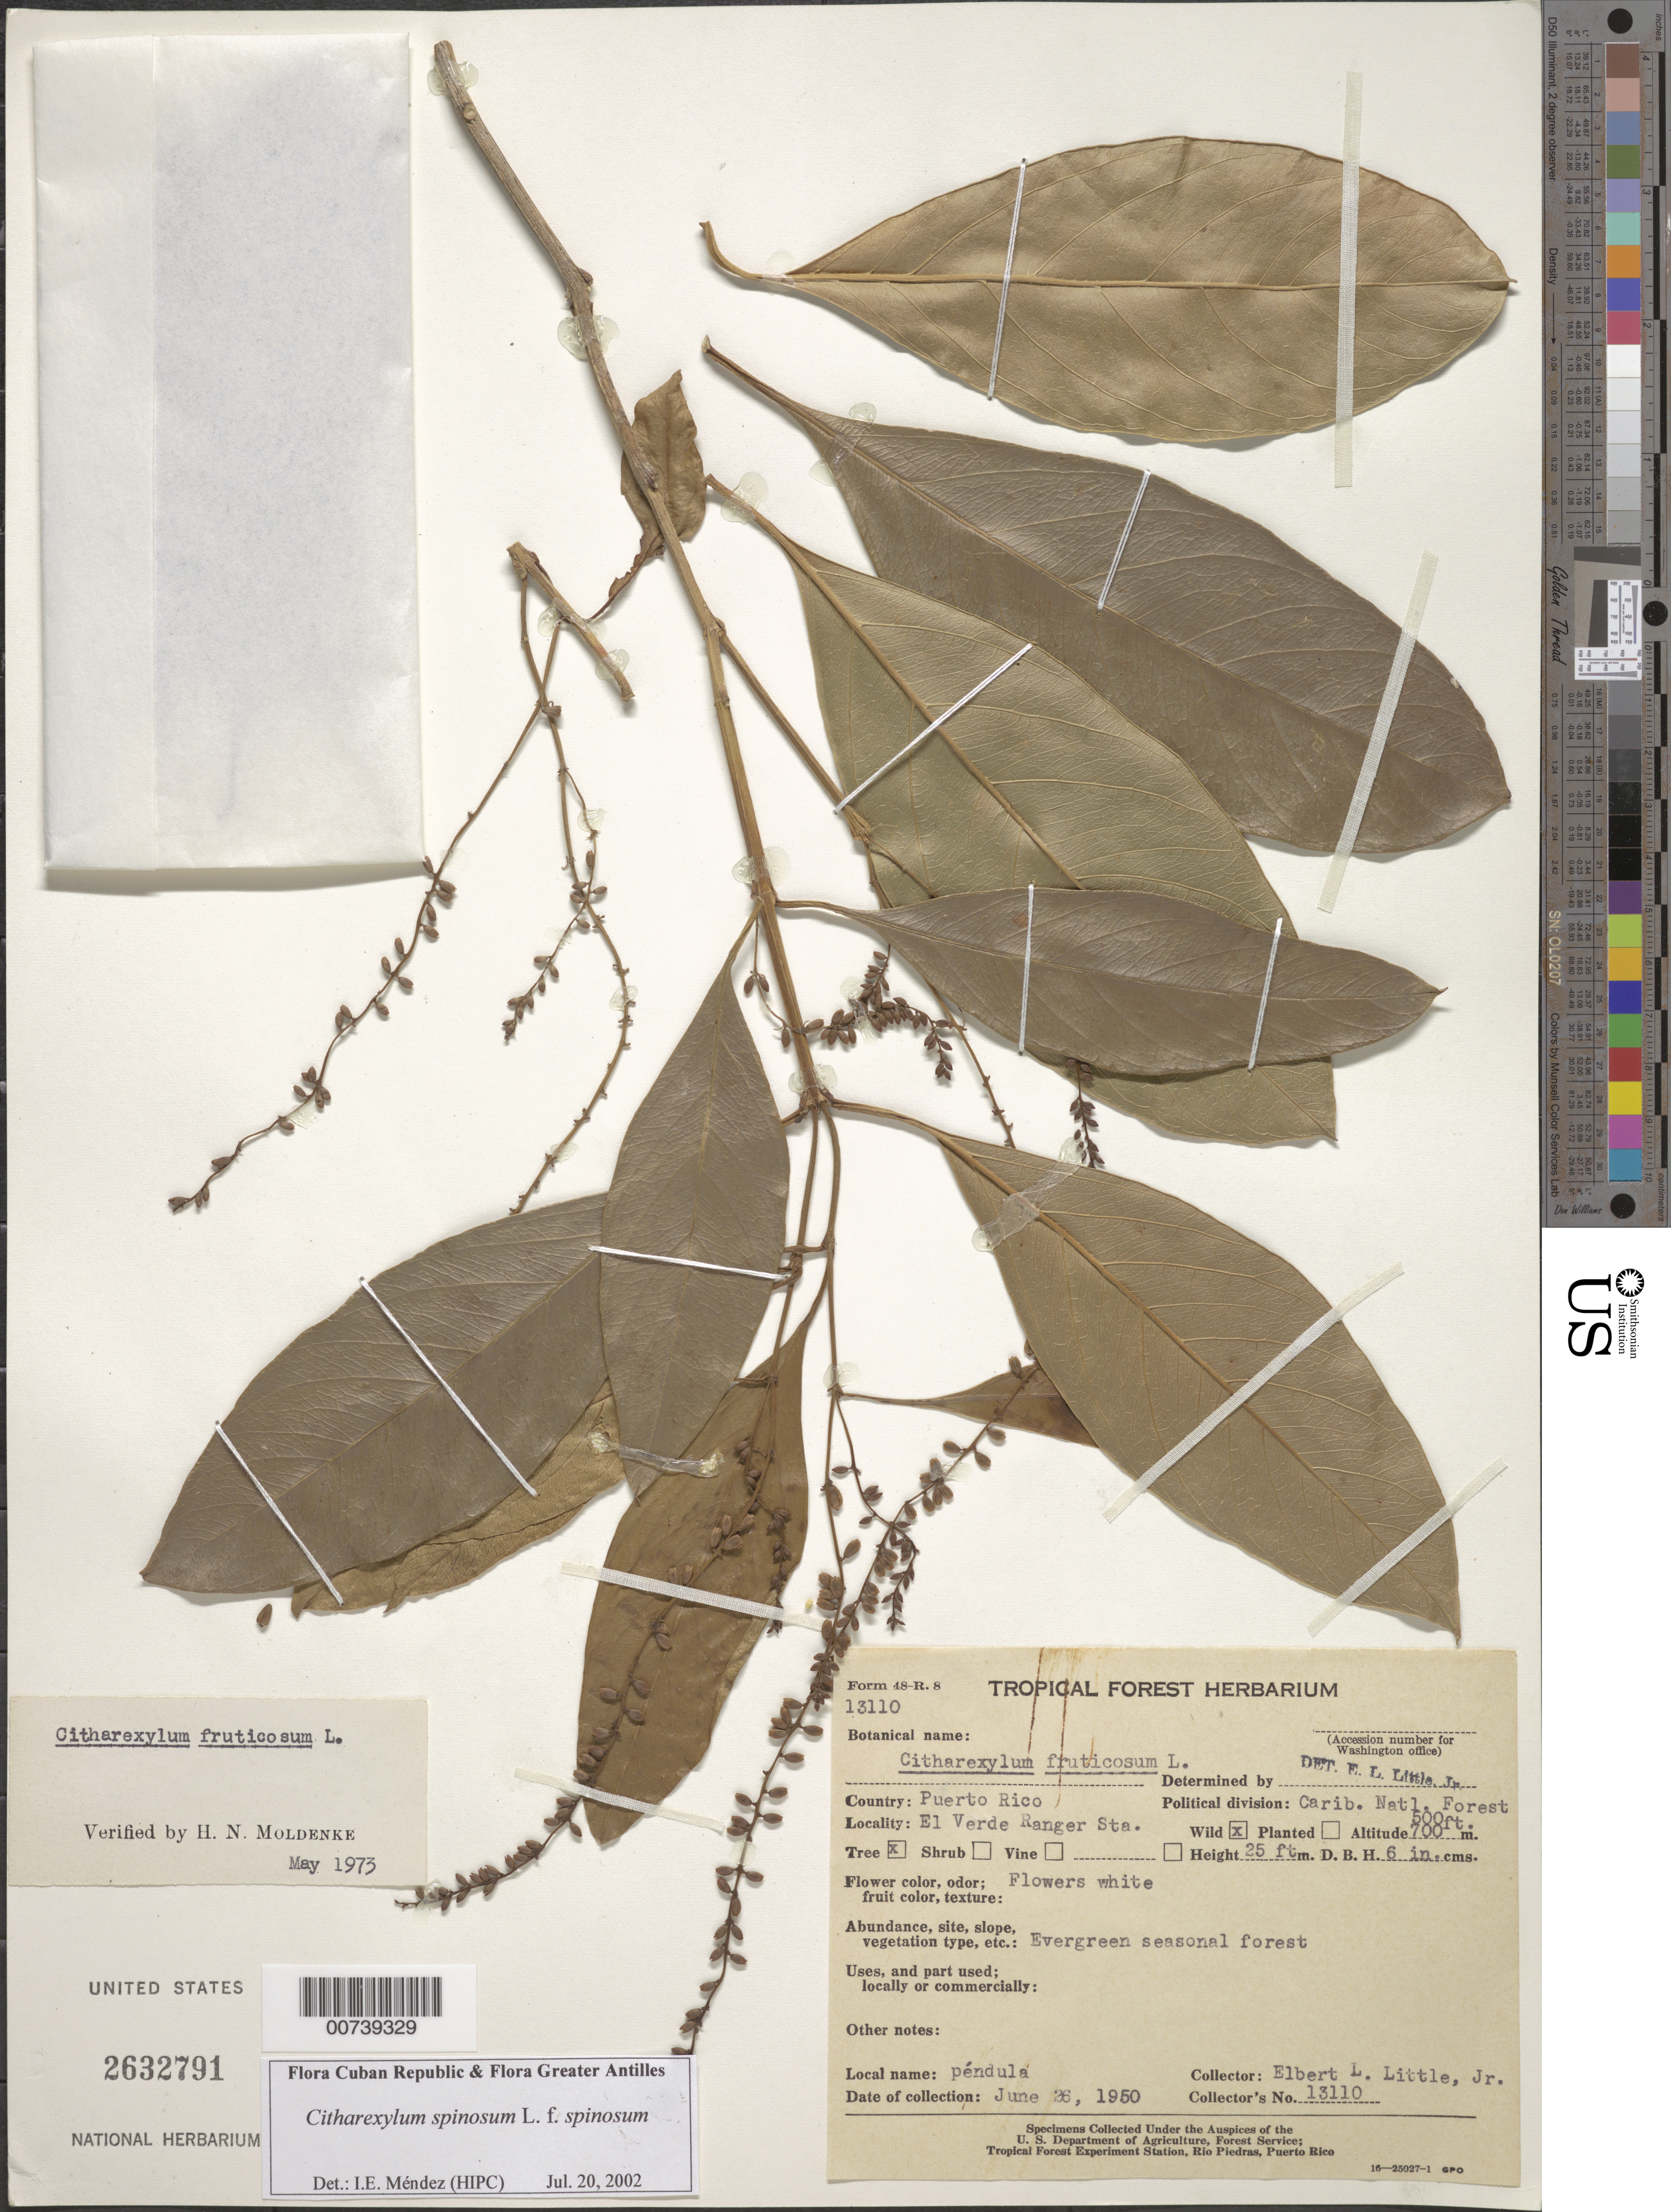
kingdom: Plantae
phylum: Tracheophyta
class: Magnoliopsida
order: Lamiales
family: Verbenaceae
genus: Citharexylum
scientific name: Citharexylum spinosum f. spinosum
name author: L.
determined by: Méndez, Isidro E., (HIPC)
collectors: E. L. Little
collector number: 13110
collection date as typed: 26 Jun 1950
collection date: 1950-06-26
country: Puerto Rico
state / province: Río Grande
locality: Caribbean National Forest. El Verde Ranger Station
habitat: Evergreen seasonal forest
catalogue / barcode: US 2632791